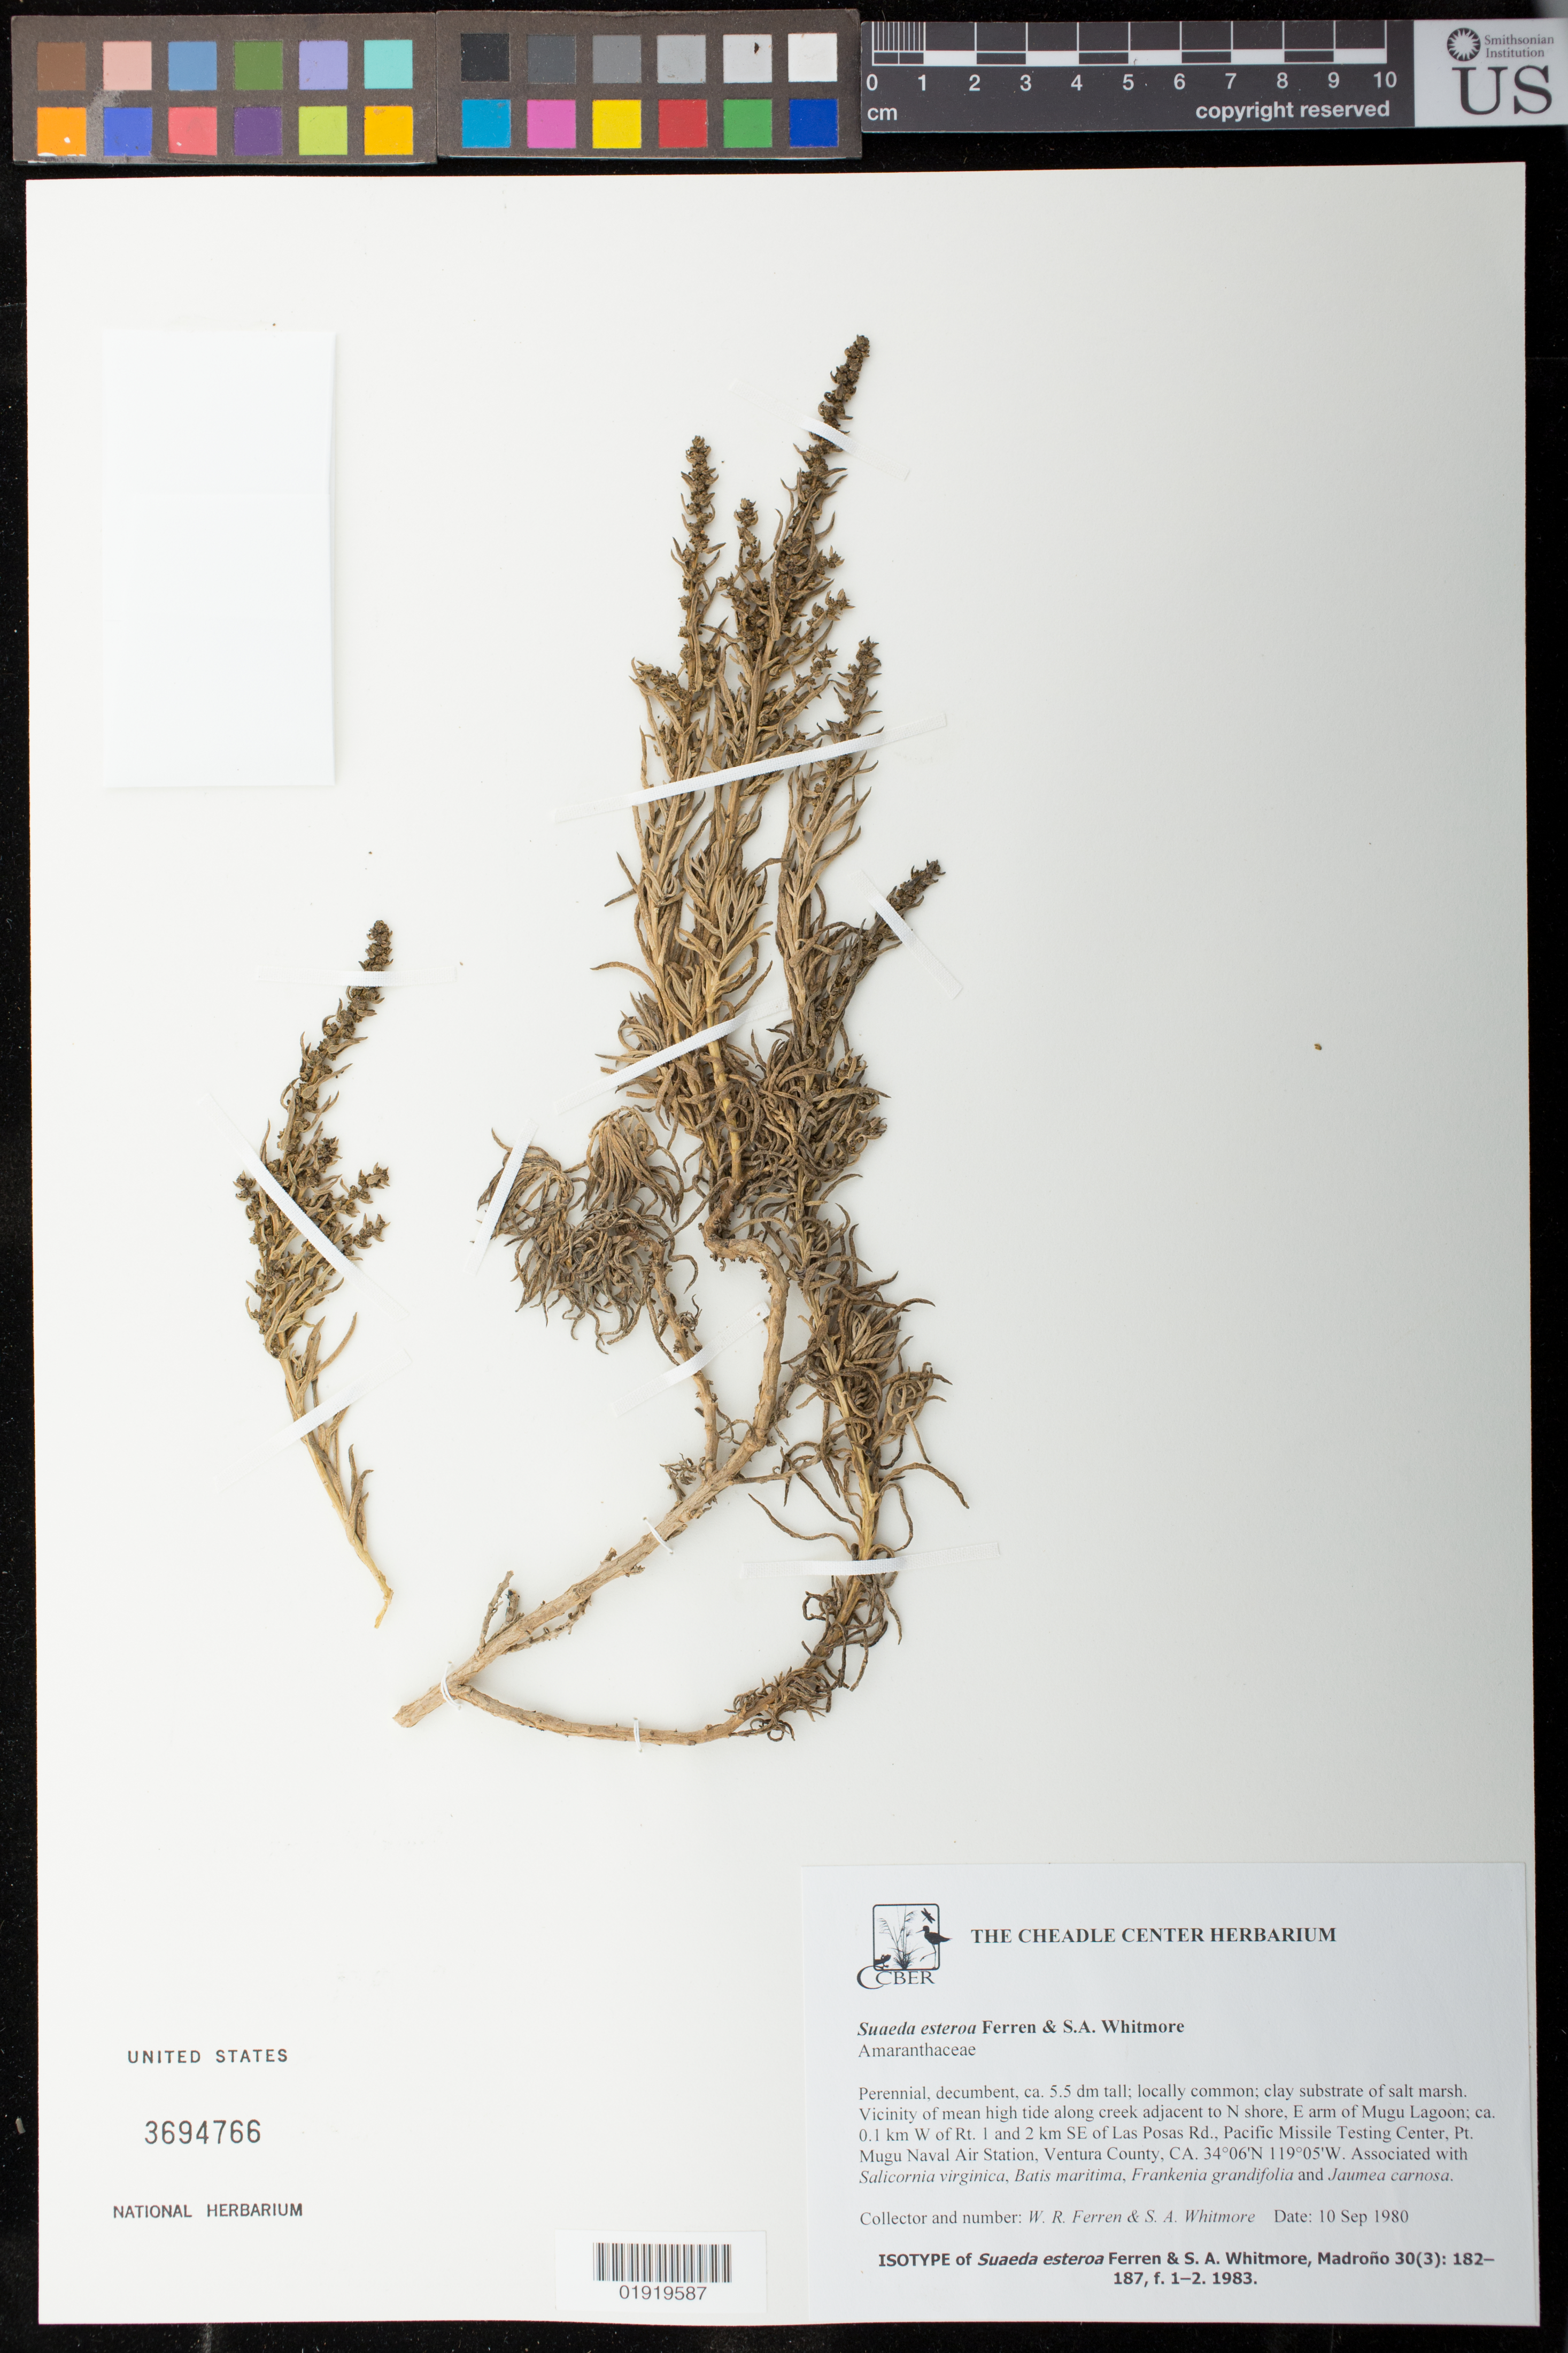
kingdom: Plantae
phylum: Tracheophyta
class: Magnoliopsida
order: Caryophyllales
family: Amaranthaceae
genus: Suaeda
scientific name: Suaeda esteroa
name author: Ferren & S.A. Whitmore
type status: Isotype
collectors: W. R. Ferren & S. A. Whitmore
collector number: s.n. [2343]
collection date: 1980-09-10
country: United States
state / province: California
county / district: Ventura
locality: Vicinity of mean high tide along creek adjacent to N shore, E arm of Mugu Lagoon; ca. 0.1 km W of Rt. 1 and 2 km SE of Las Posas Rd., Pacific Missile Testing Center, Pt. Mugu Naval Air Station, Ventura County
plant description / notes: Specimen label omits collection number cited in protologue (2343) but is labeled as isotype (and all data otherwise match protologue citation)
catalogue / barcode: US 3694766